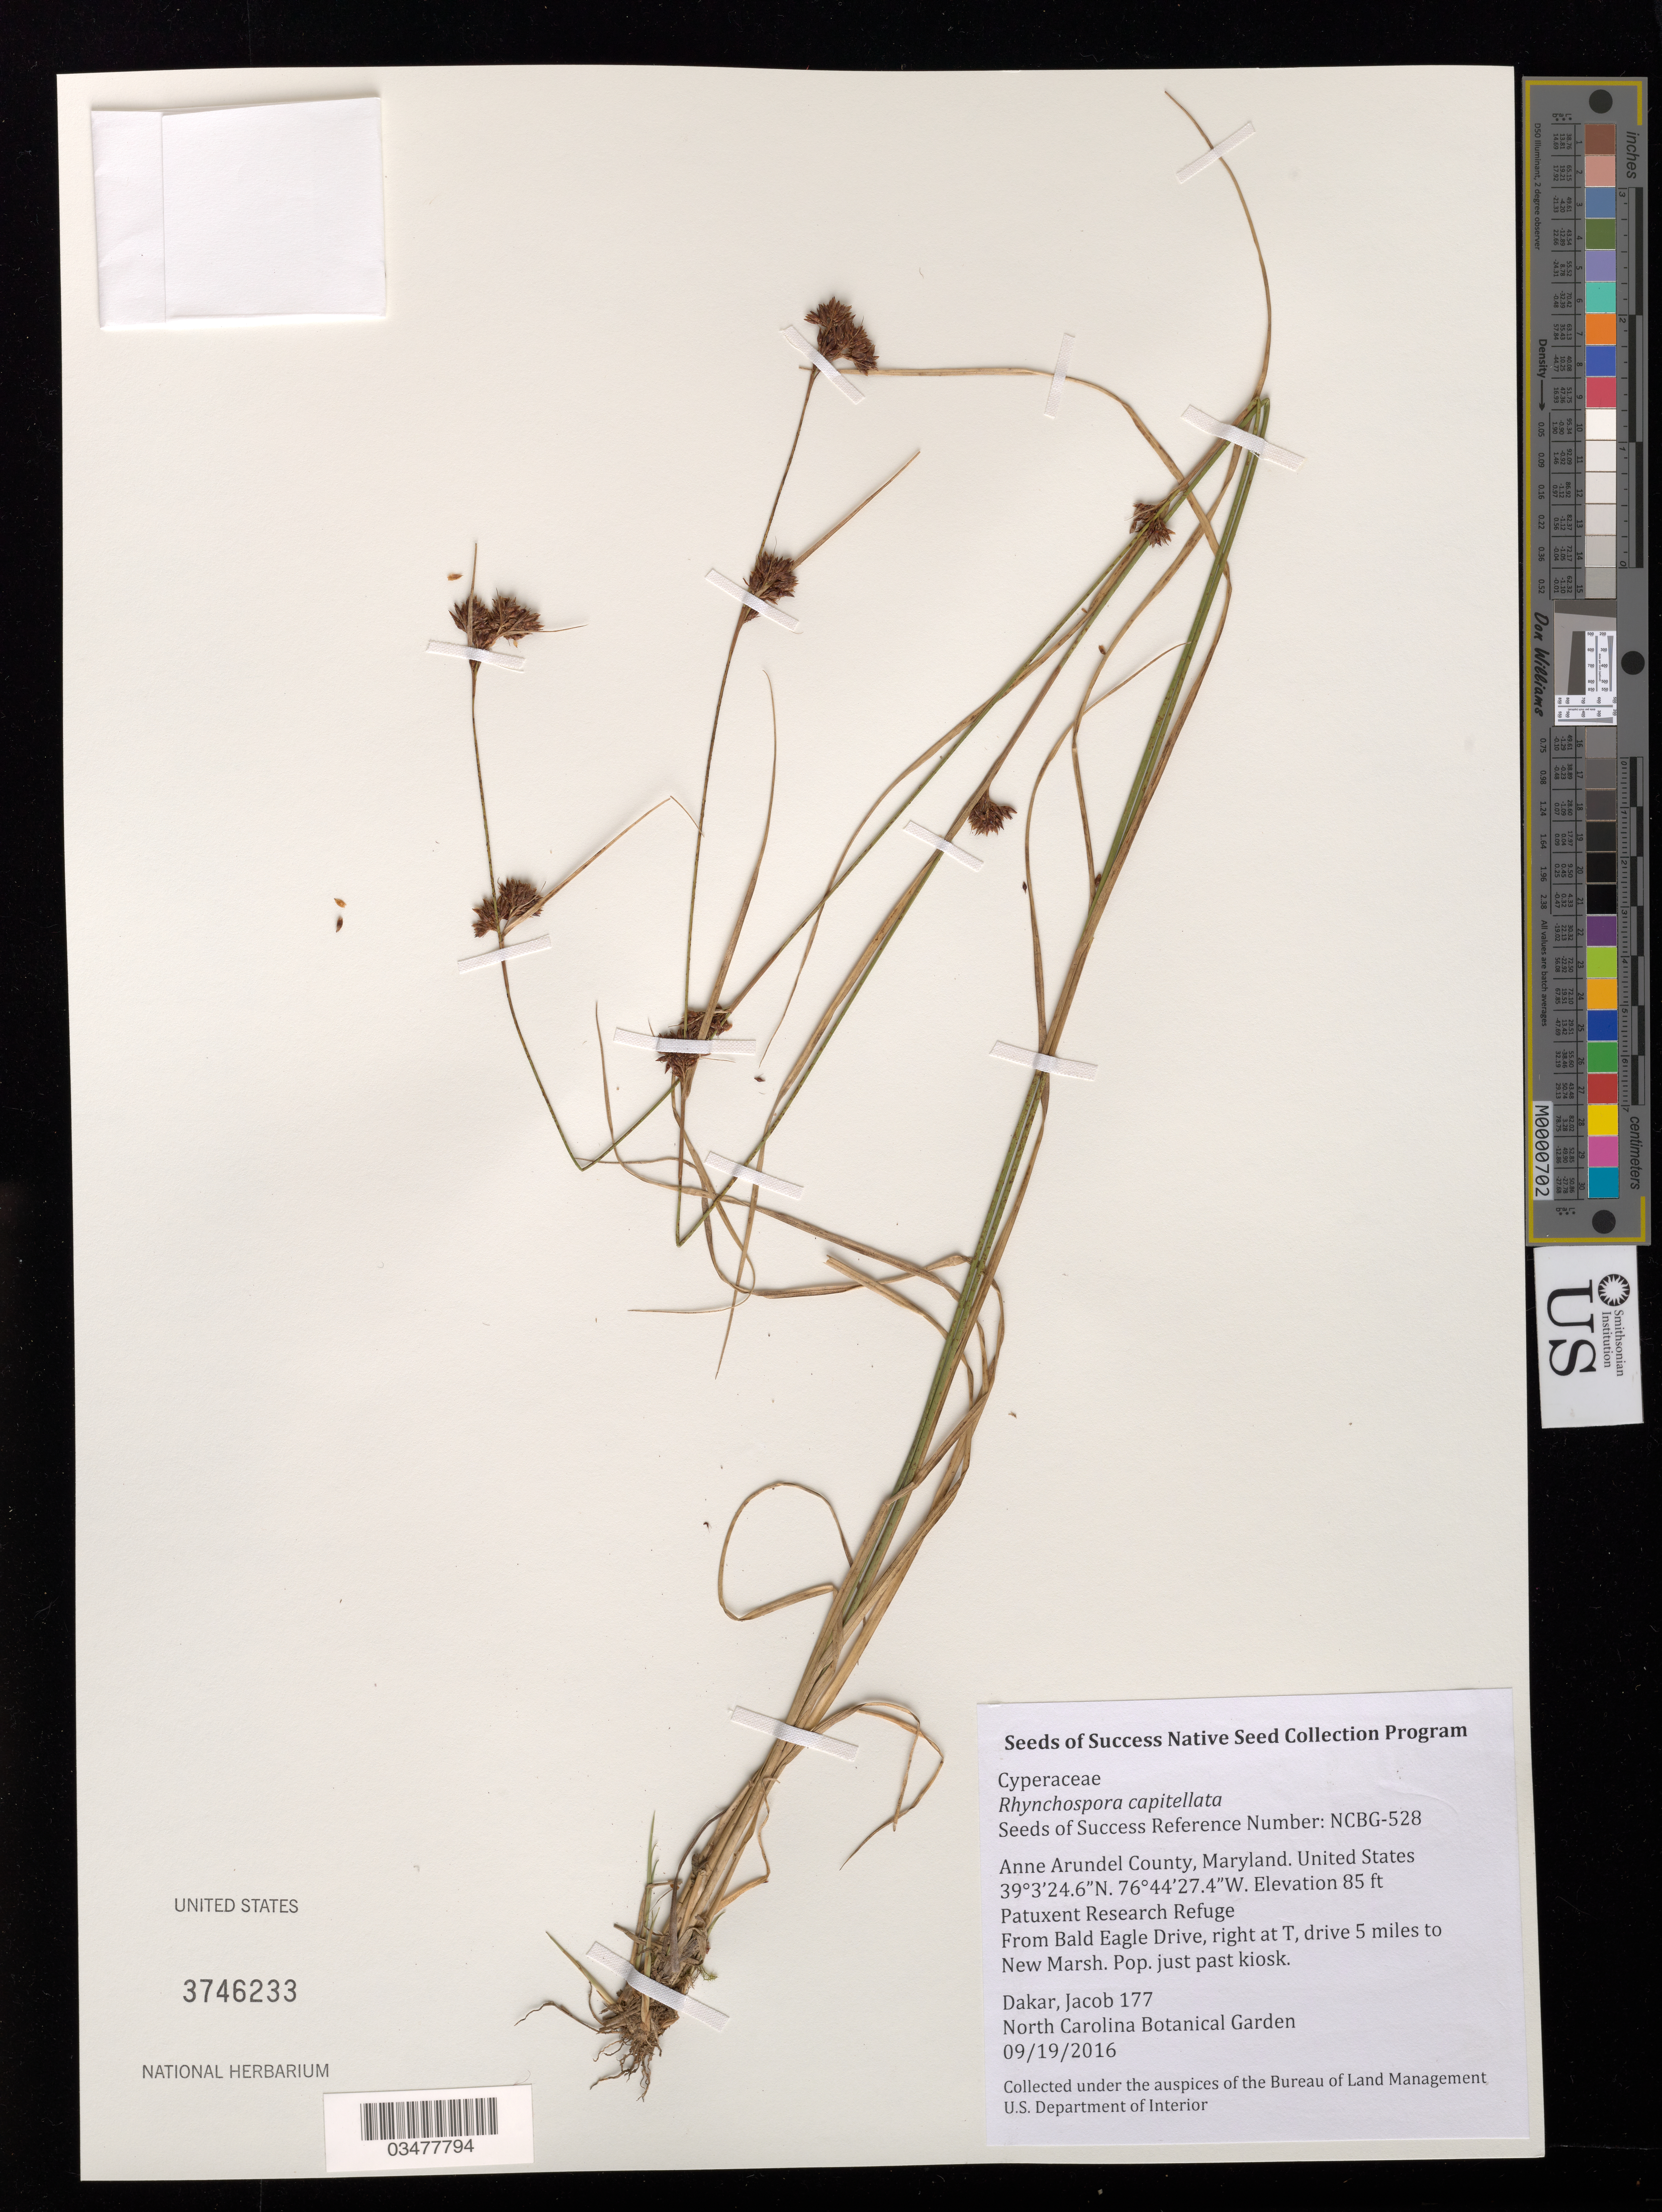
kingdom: Plantae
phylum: Tracheophyta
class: Liliopsida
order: Poales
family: Cyperaceae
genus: Rhynchospora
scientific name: Rhynchospora capitellata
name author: (Michx.) Vahl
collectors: J. Dakar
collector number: NCBG-528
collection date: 2016-09-19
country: United States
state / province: Maryland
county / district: Anne Arundel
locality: Patuxent Research Refuge, New Marsh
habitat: Woolgrass meadow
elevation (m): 26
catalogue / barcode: US 3746233